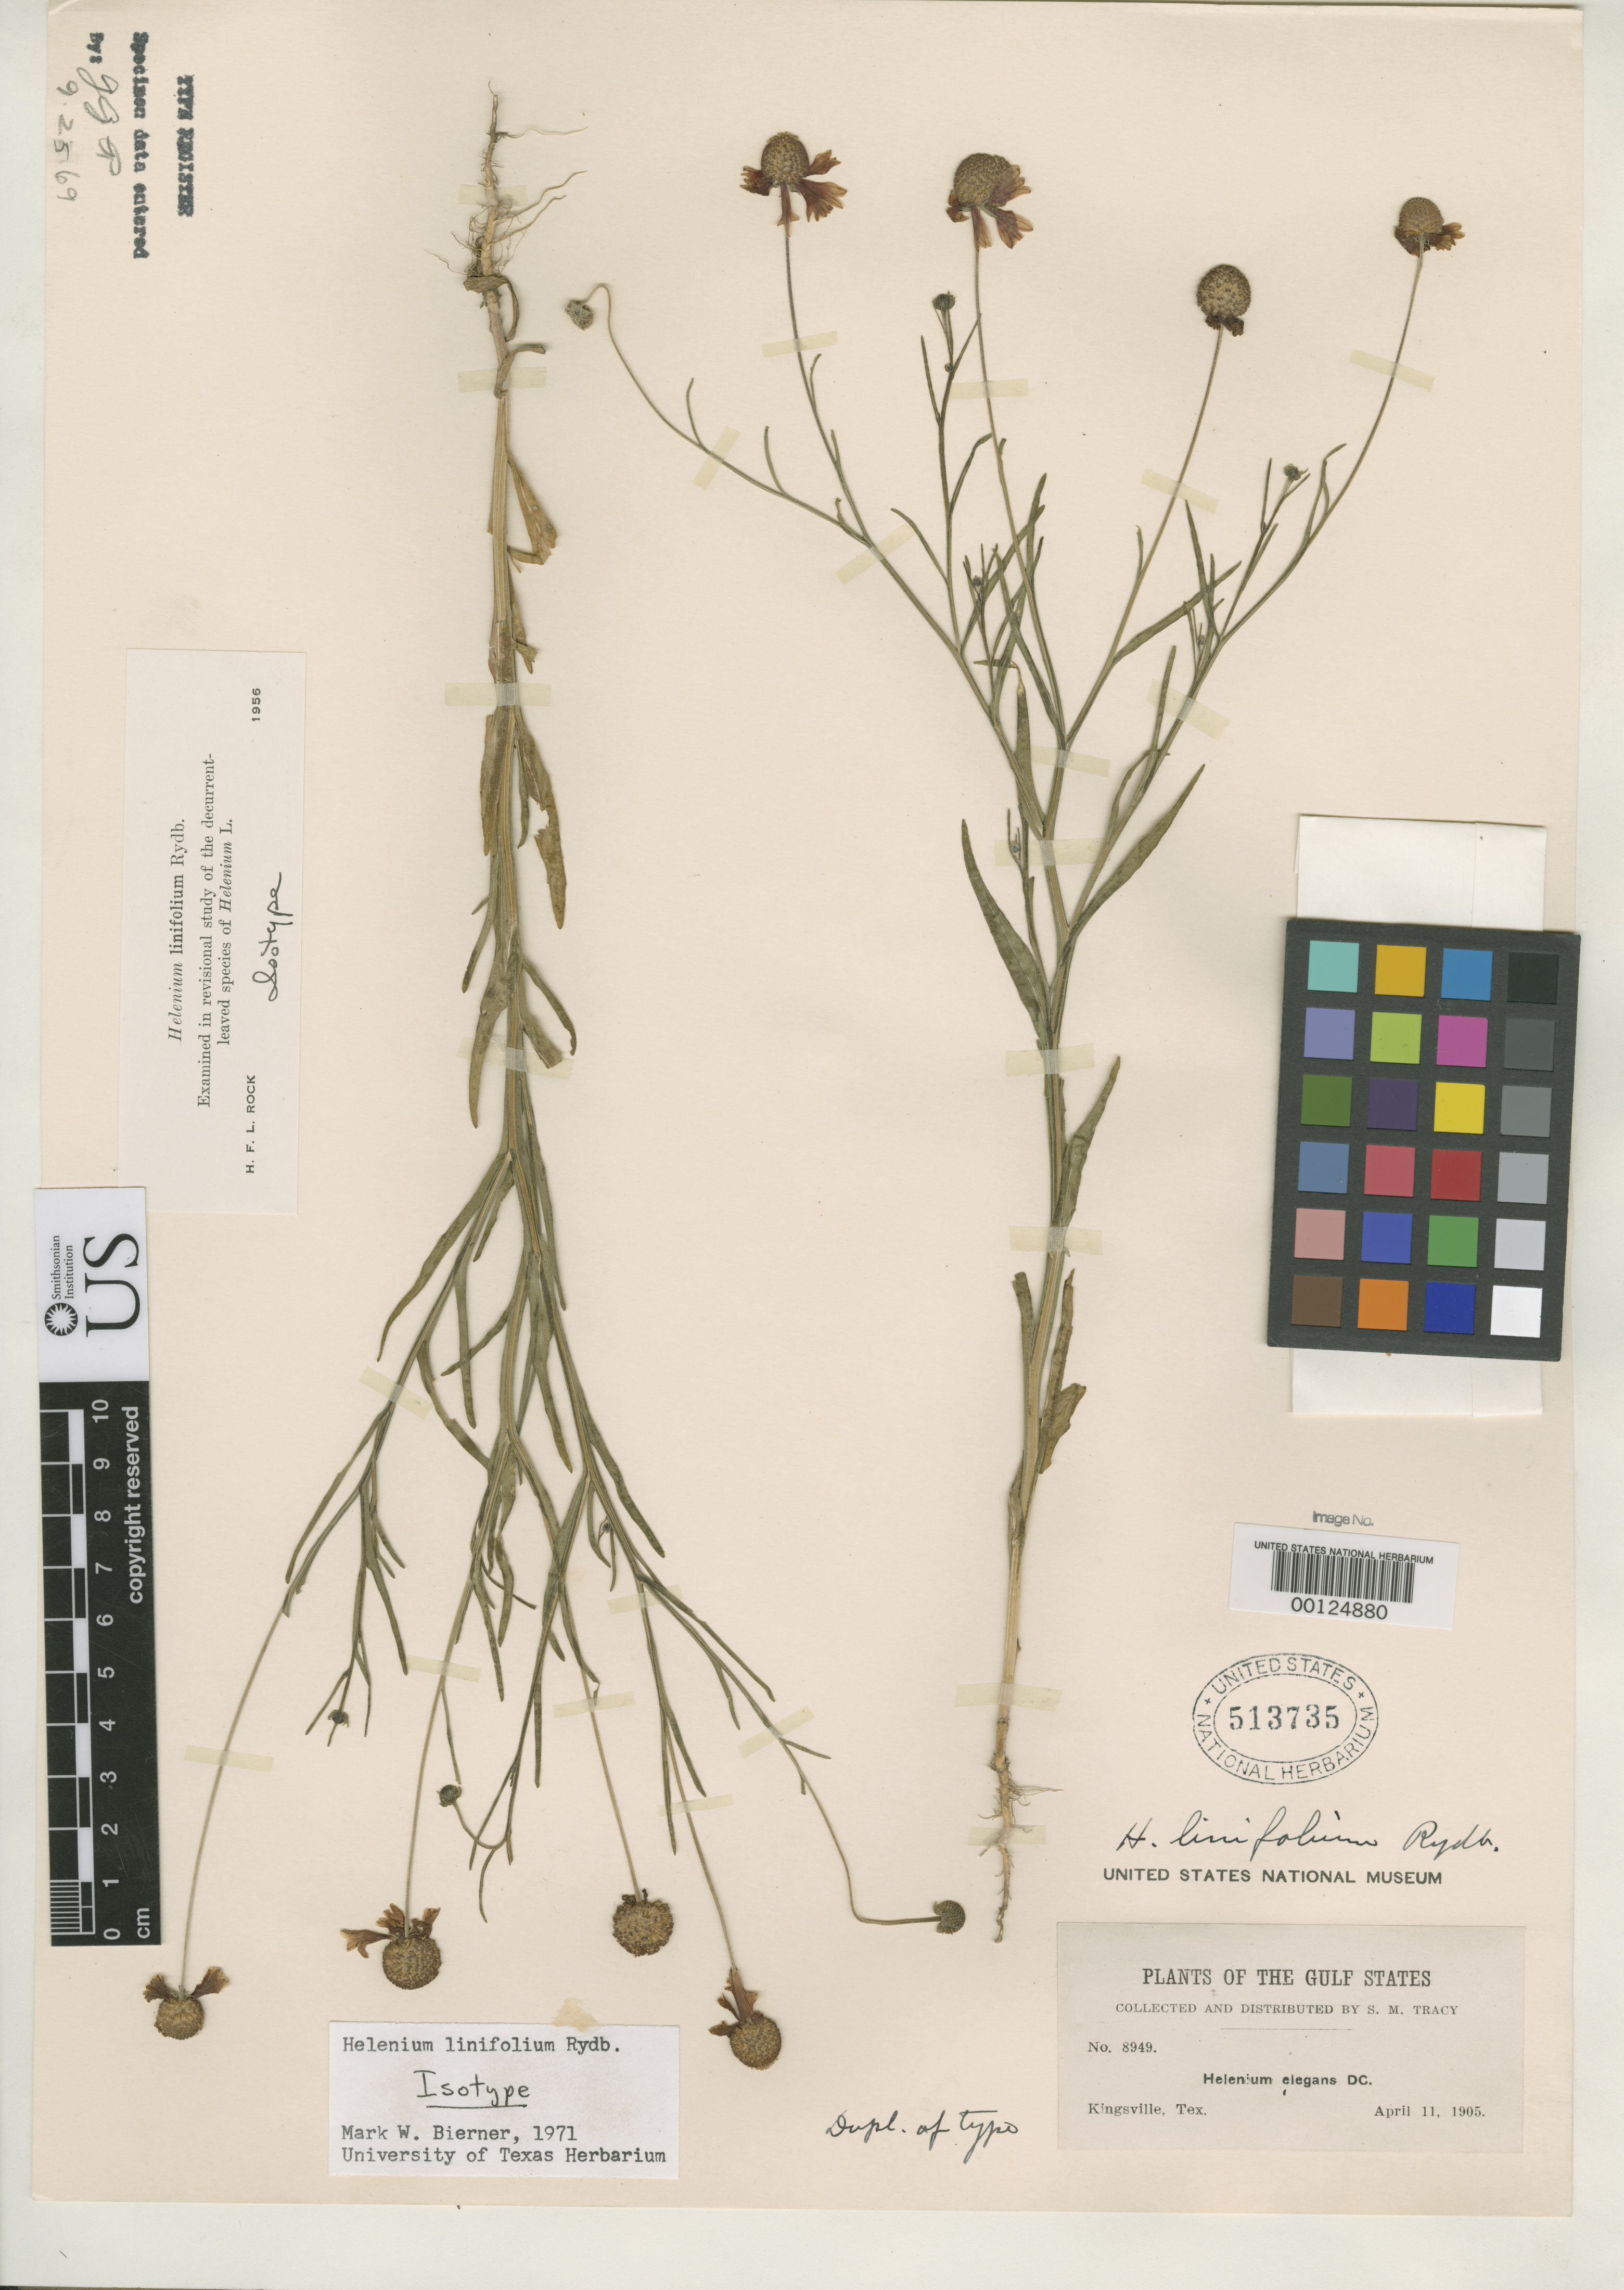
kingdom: Plantae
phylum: Tracheophyta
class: Magnoliopsida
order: Asterales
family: Asteraceae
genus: Helenium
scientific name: Helenium linifolium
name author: Rydb.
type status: Isotype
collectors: S. M. Tracy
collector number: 8949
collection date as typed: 11 Apr 1905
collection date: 1905-04-11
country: United States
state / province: Texas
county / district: Kleberg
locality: Kingsville.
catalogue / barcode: US 513735